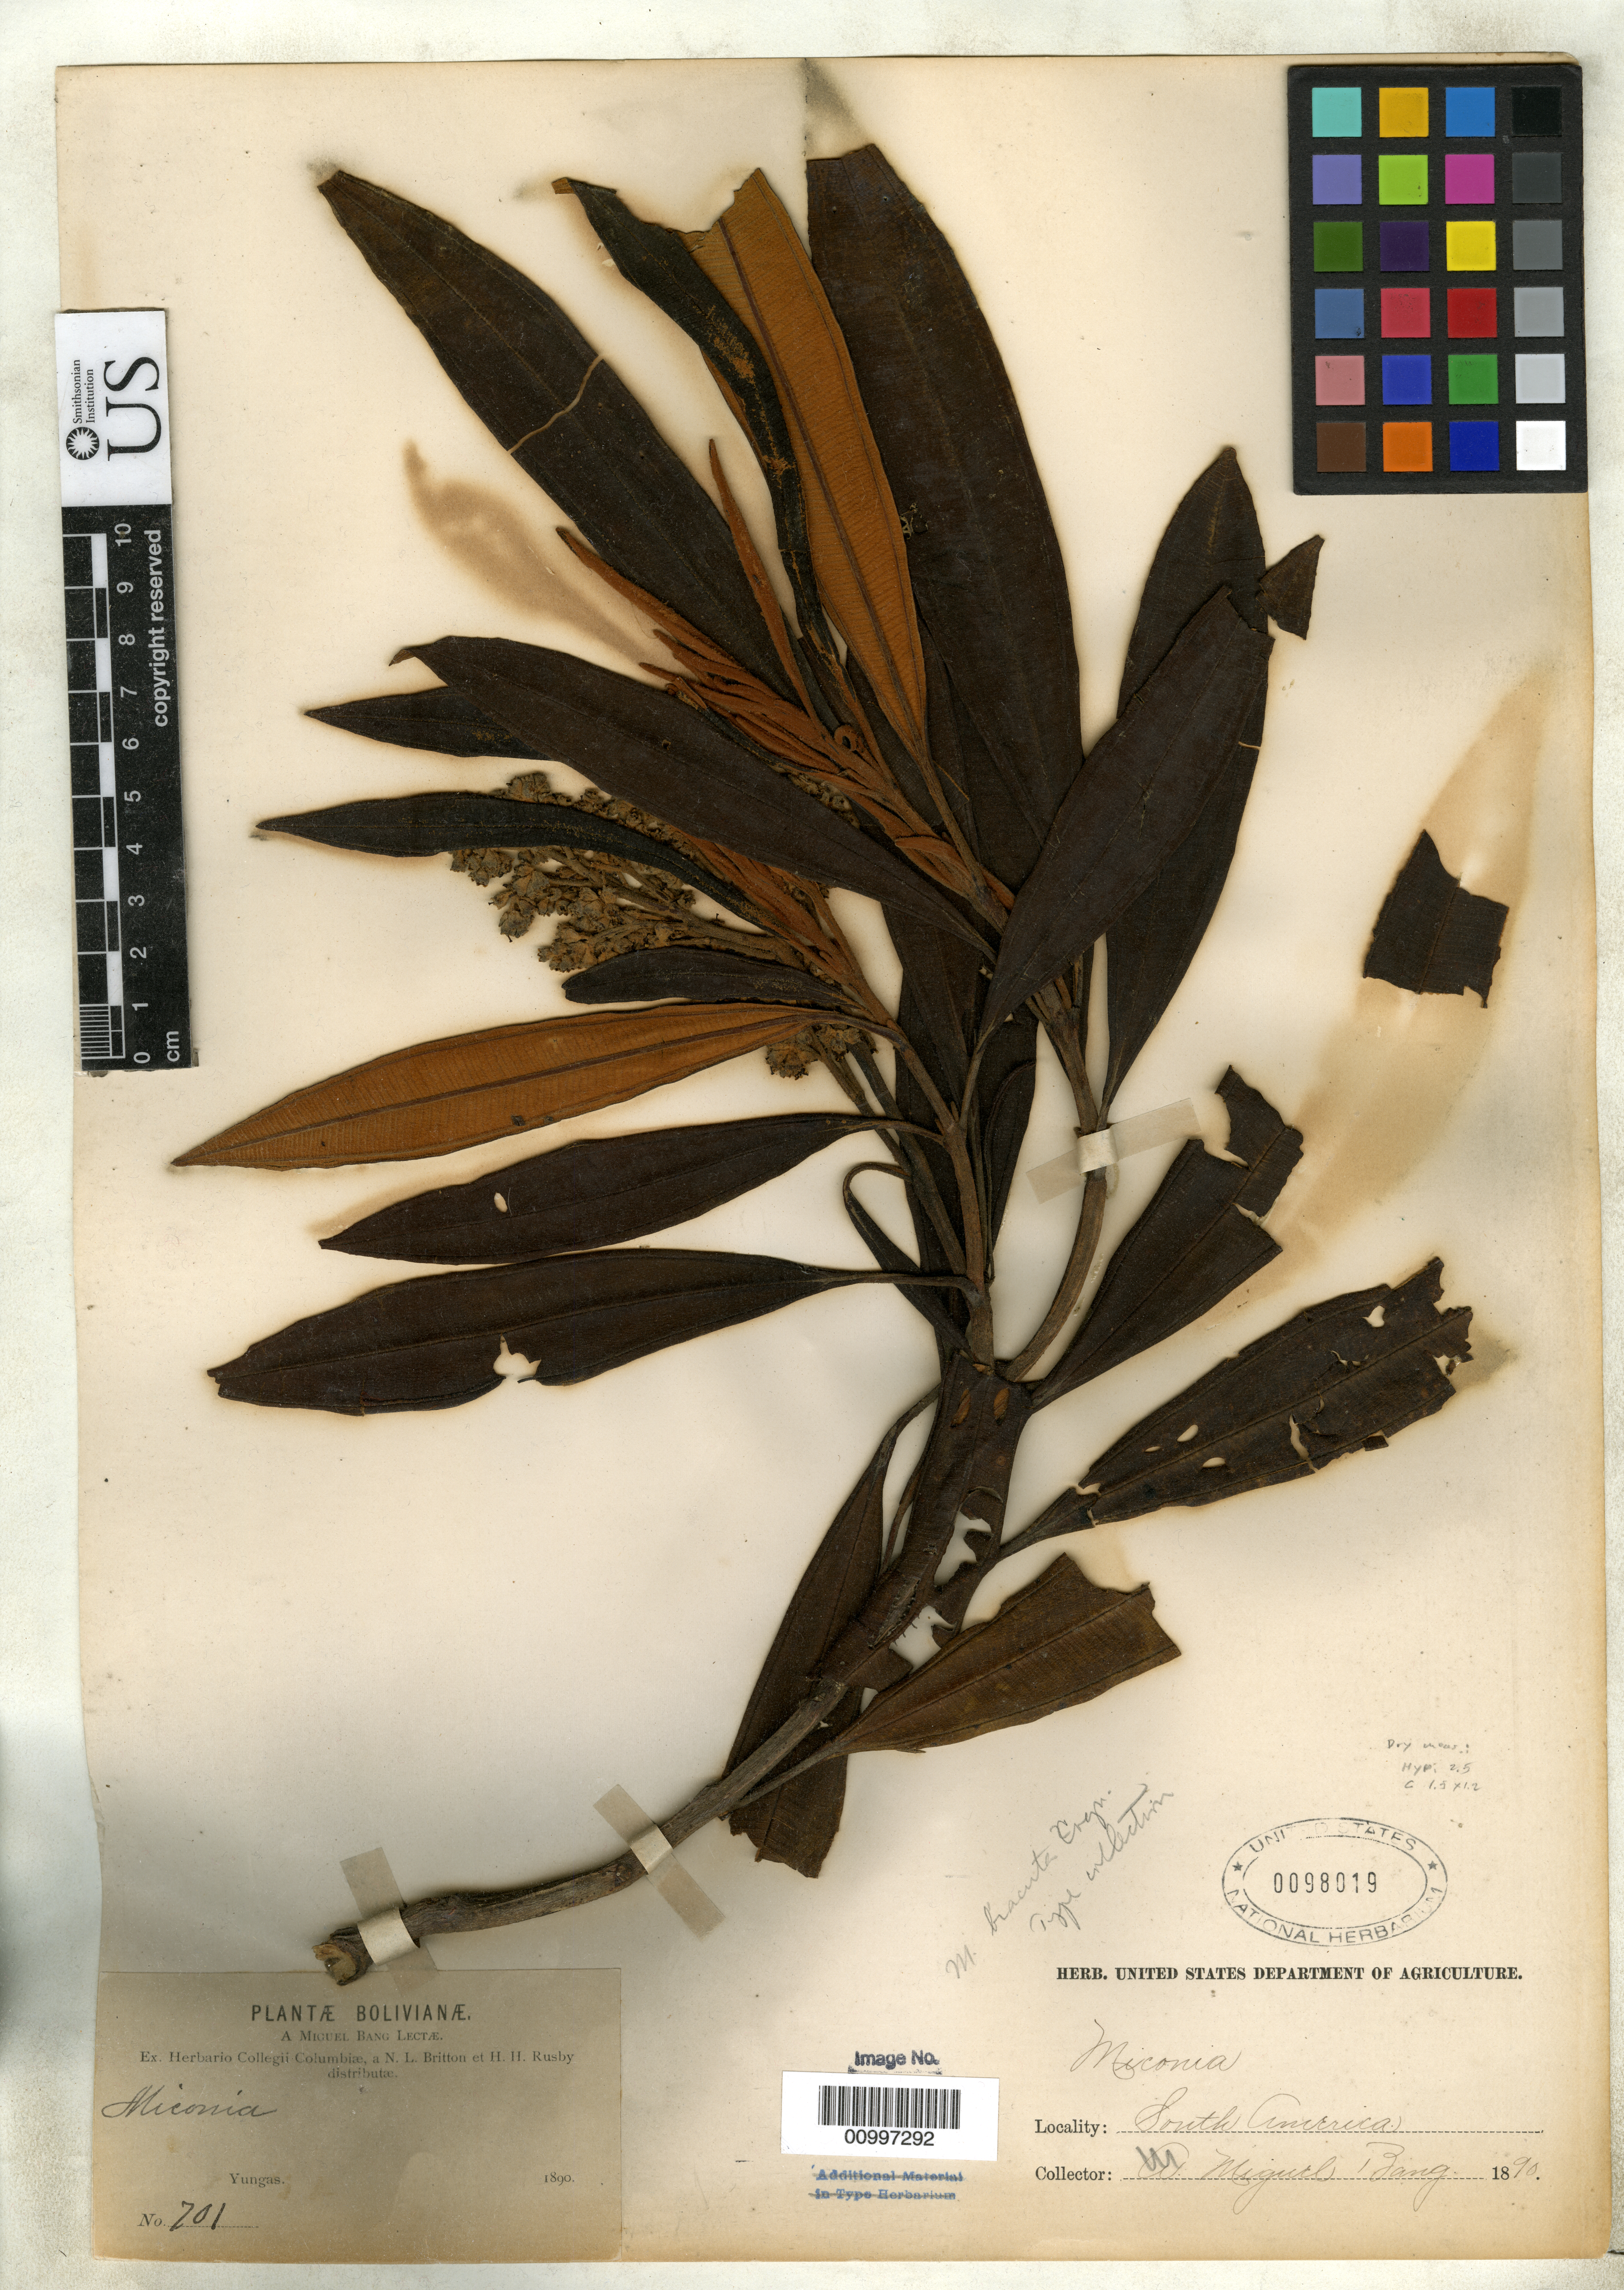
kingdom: Plantae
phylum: Tracheophyta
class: Magnoliopsida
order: Myrtales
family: Melastomataceae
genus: Miconia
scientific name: Miconia biacuta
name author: Cogn.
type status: Isotype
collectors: M. Bang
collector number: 701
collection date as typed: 1890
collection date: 1890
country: Bolivia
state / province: La Paz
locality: Yungas.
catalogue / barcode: US 98019